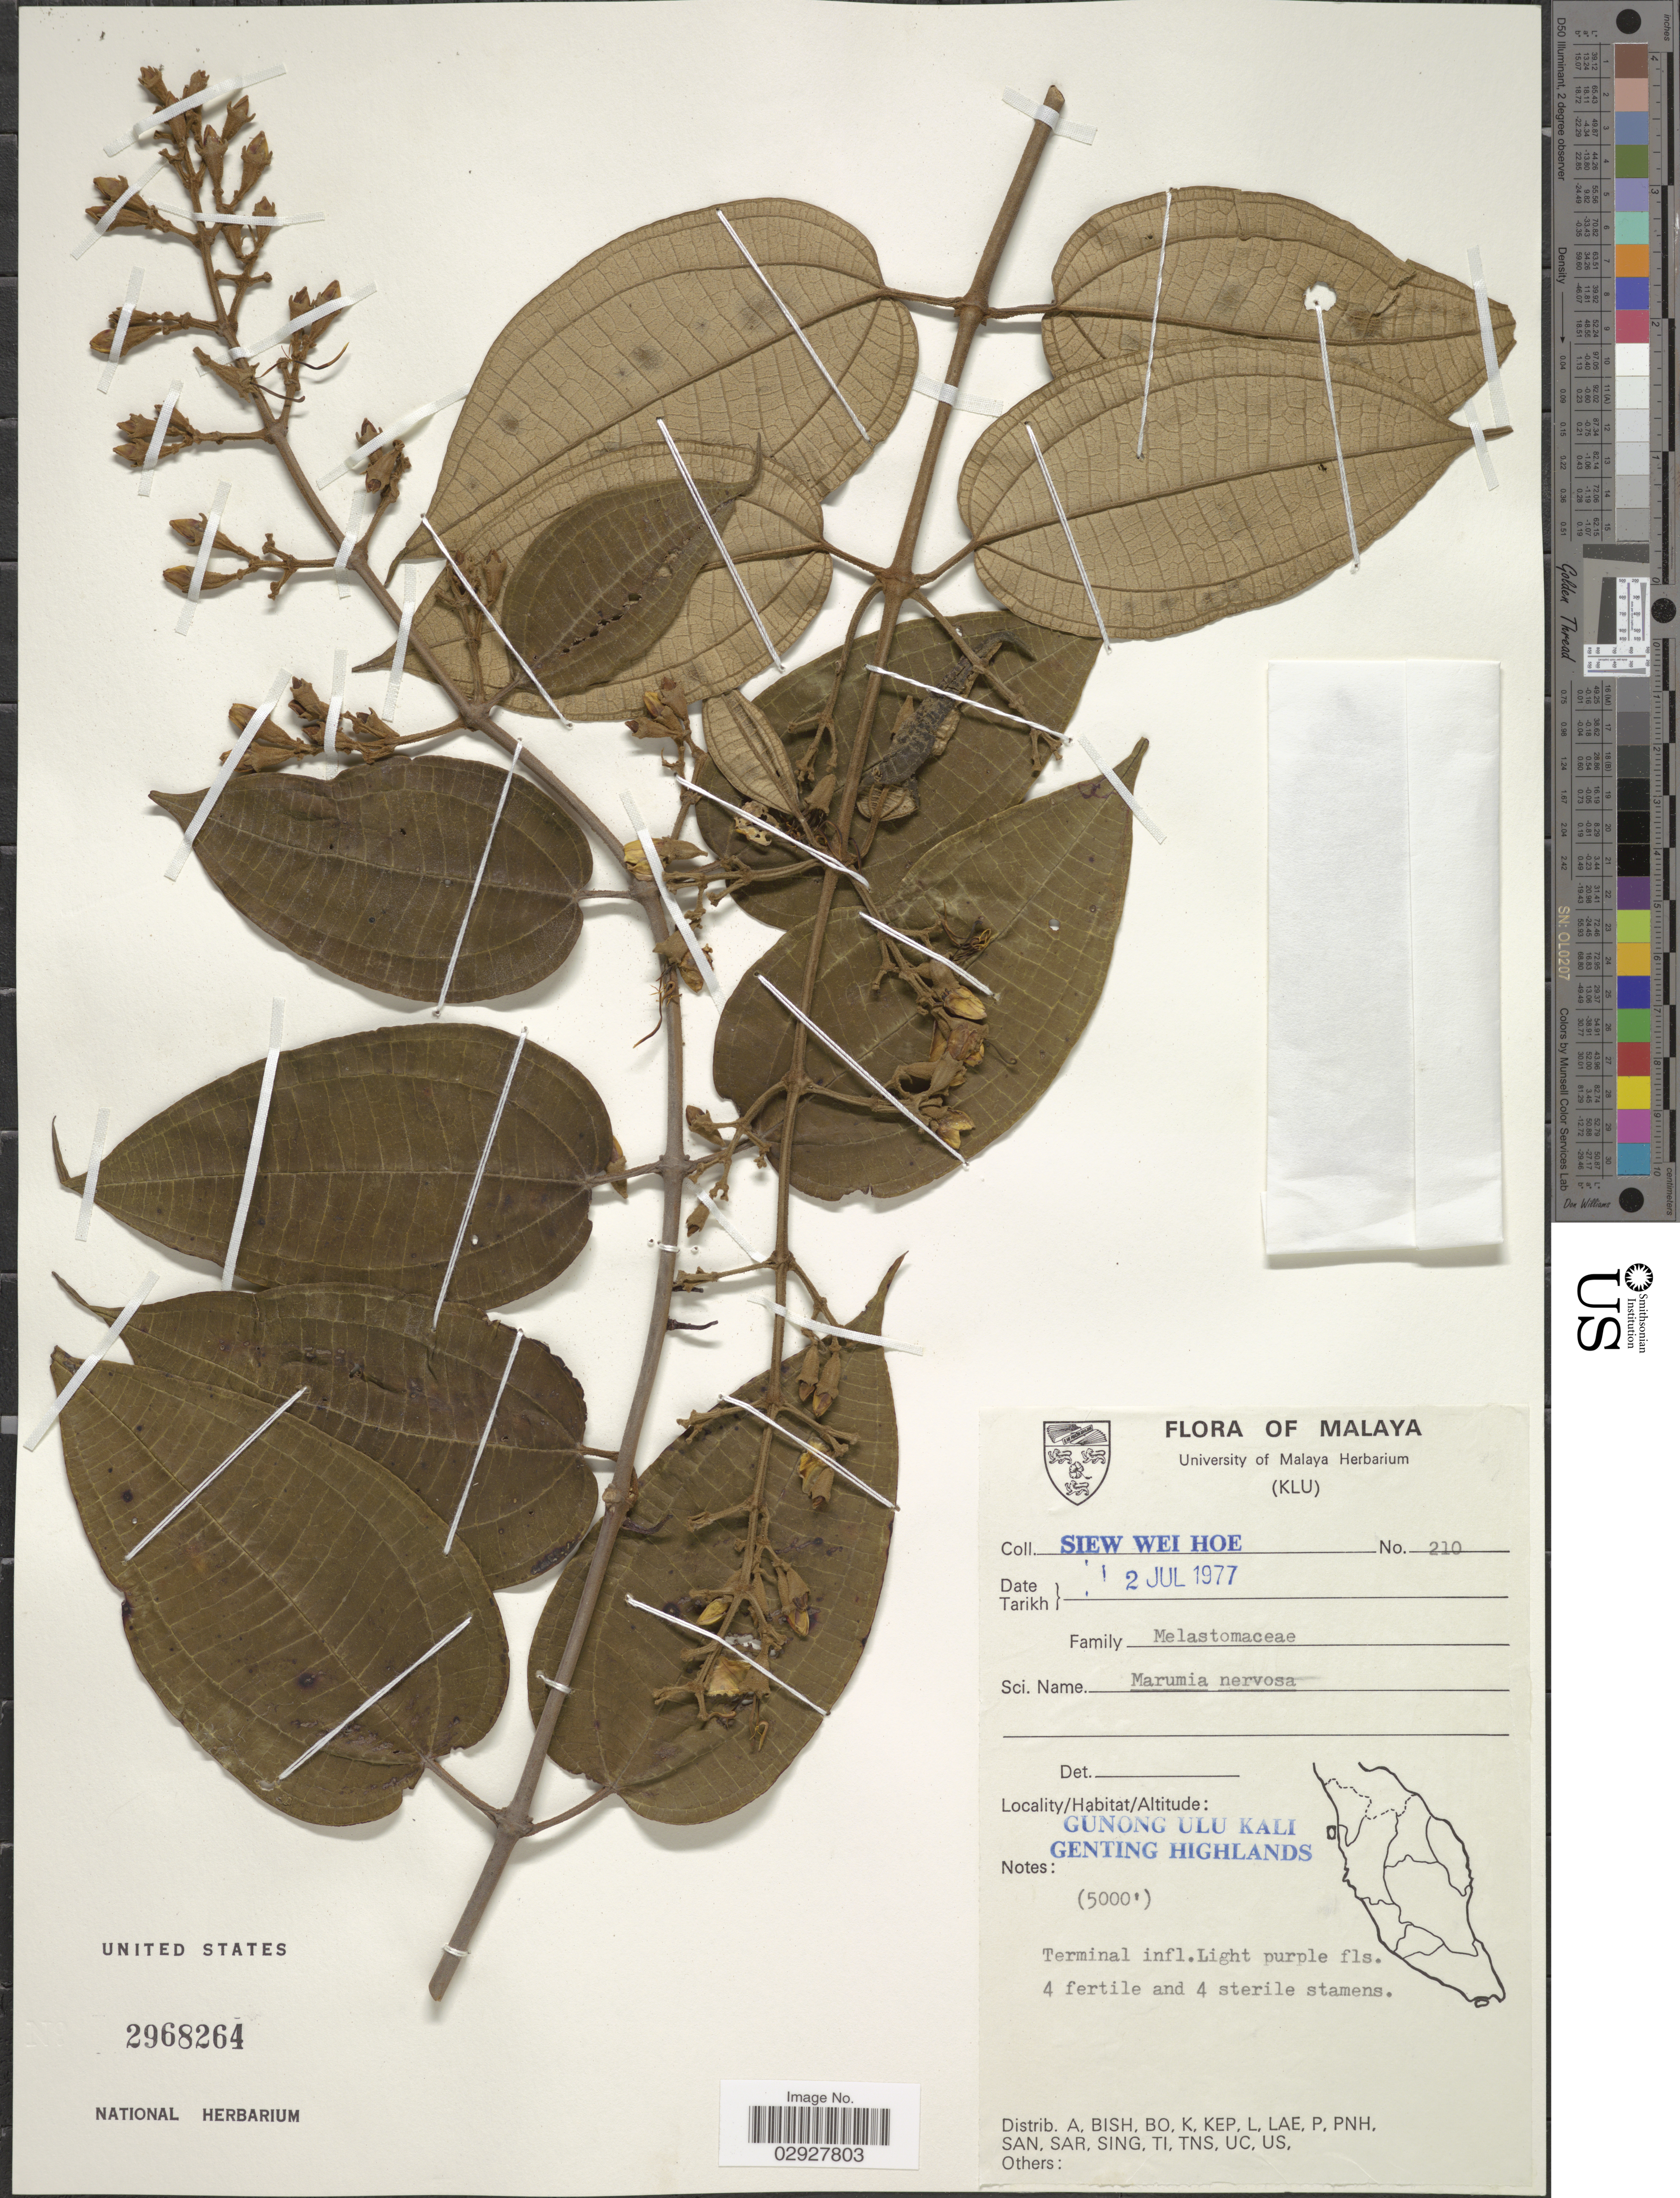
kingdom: Plantae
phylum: Tracheophyta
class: Magnoliopsida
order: Myrtales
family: Melastomataceae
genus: Macrolenes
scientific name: Macrolenes nemorosa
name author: (Jack) Bakh. f.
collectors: S. Hoe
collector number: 210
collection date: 1977-07-02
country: Malaysia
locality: Malaya. Gunong Ulu Kali, Genting Highlands.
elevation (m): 1524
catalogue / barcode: US 2968264